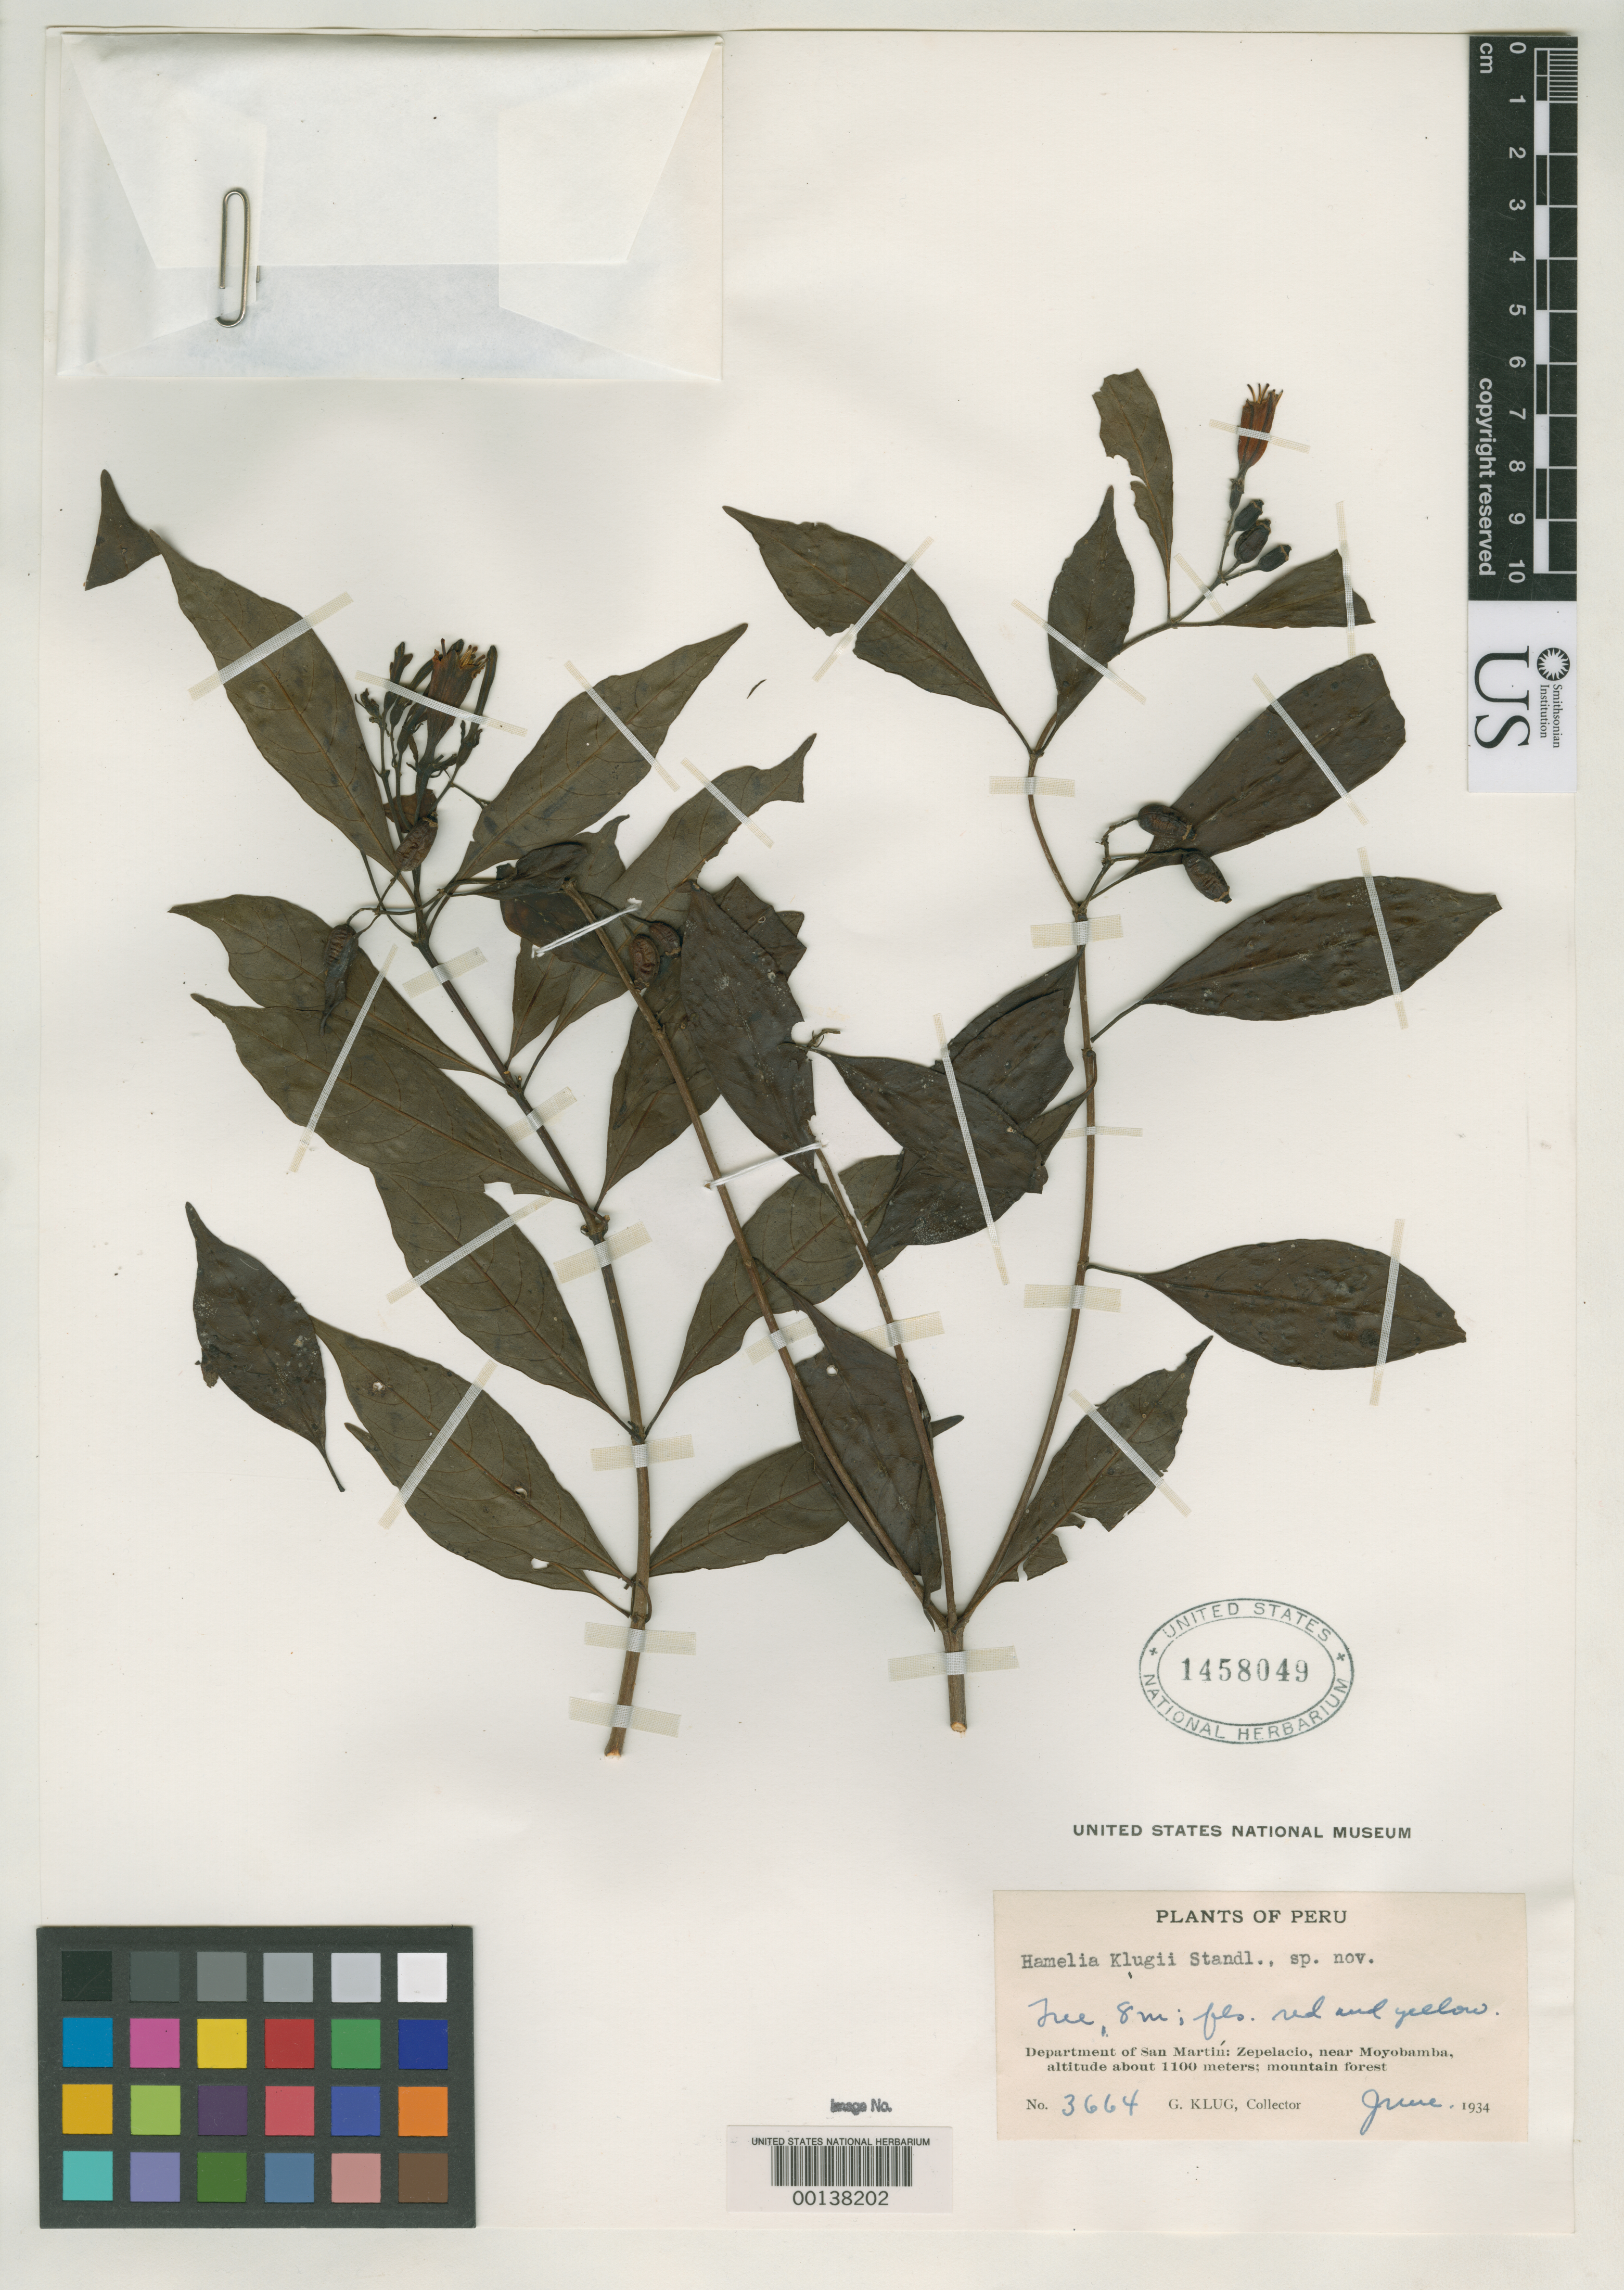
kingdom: Plantae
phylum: Tracheophyta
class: Magnoliopsida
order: Gentianales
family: Rubiaceae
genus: Hamelia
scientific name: Hamelia klugii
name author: Standl.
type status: Isotype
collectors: G. Klug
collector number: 3664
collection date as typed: Jun 1934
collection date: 1934-06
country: Peru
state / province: San Martín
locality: Zepelacio, near Moyobamba.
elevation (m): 1100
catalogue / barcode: US 1458049